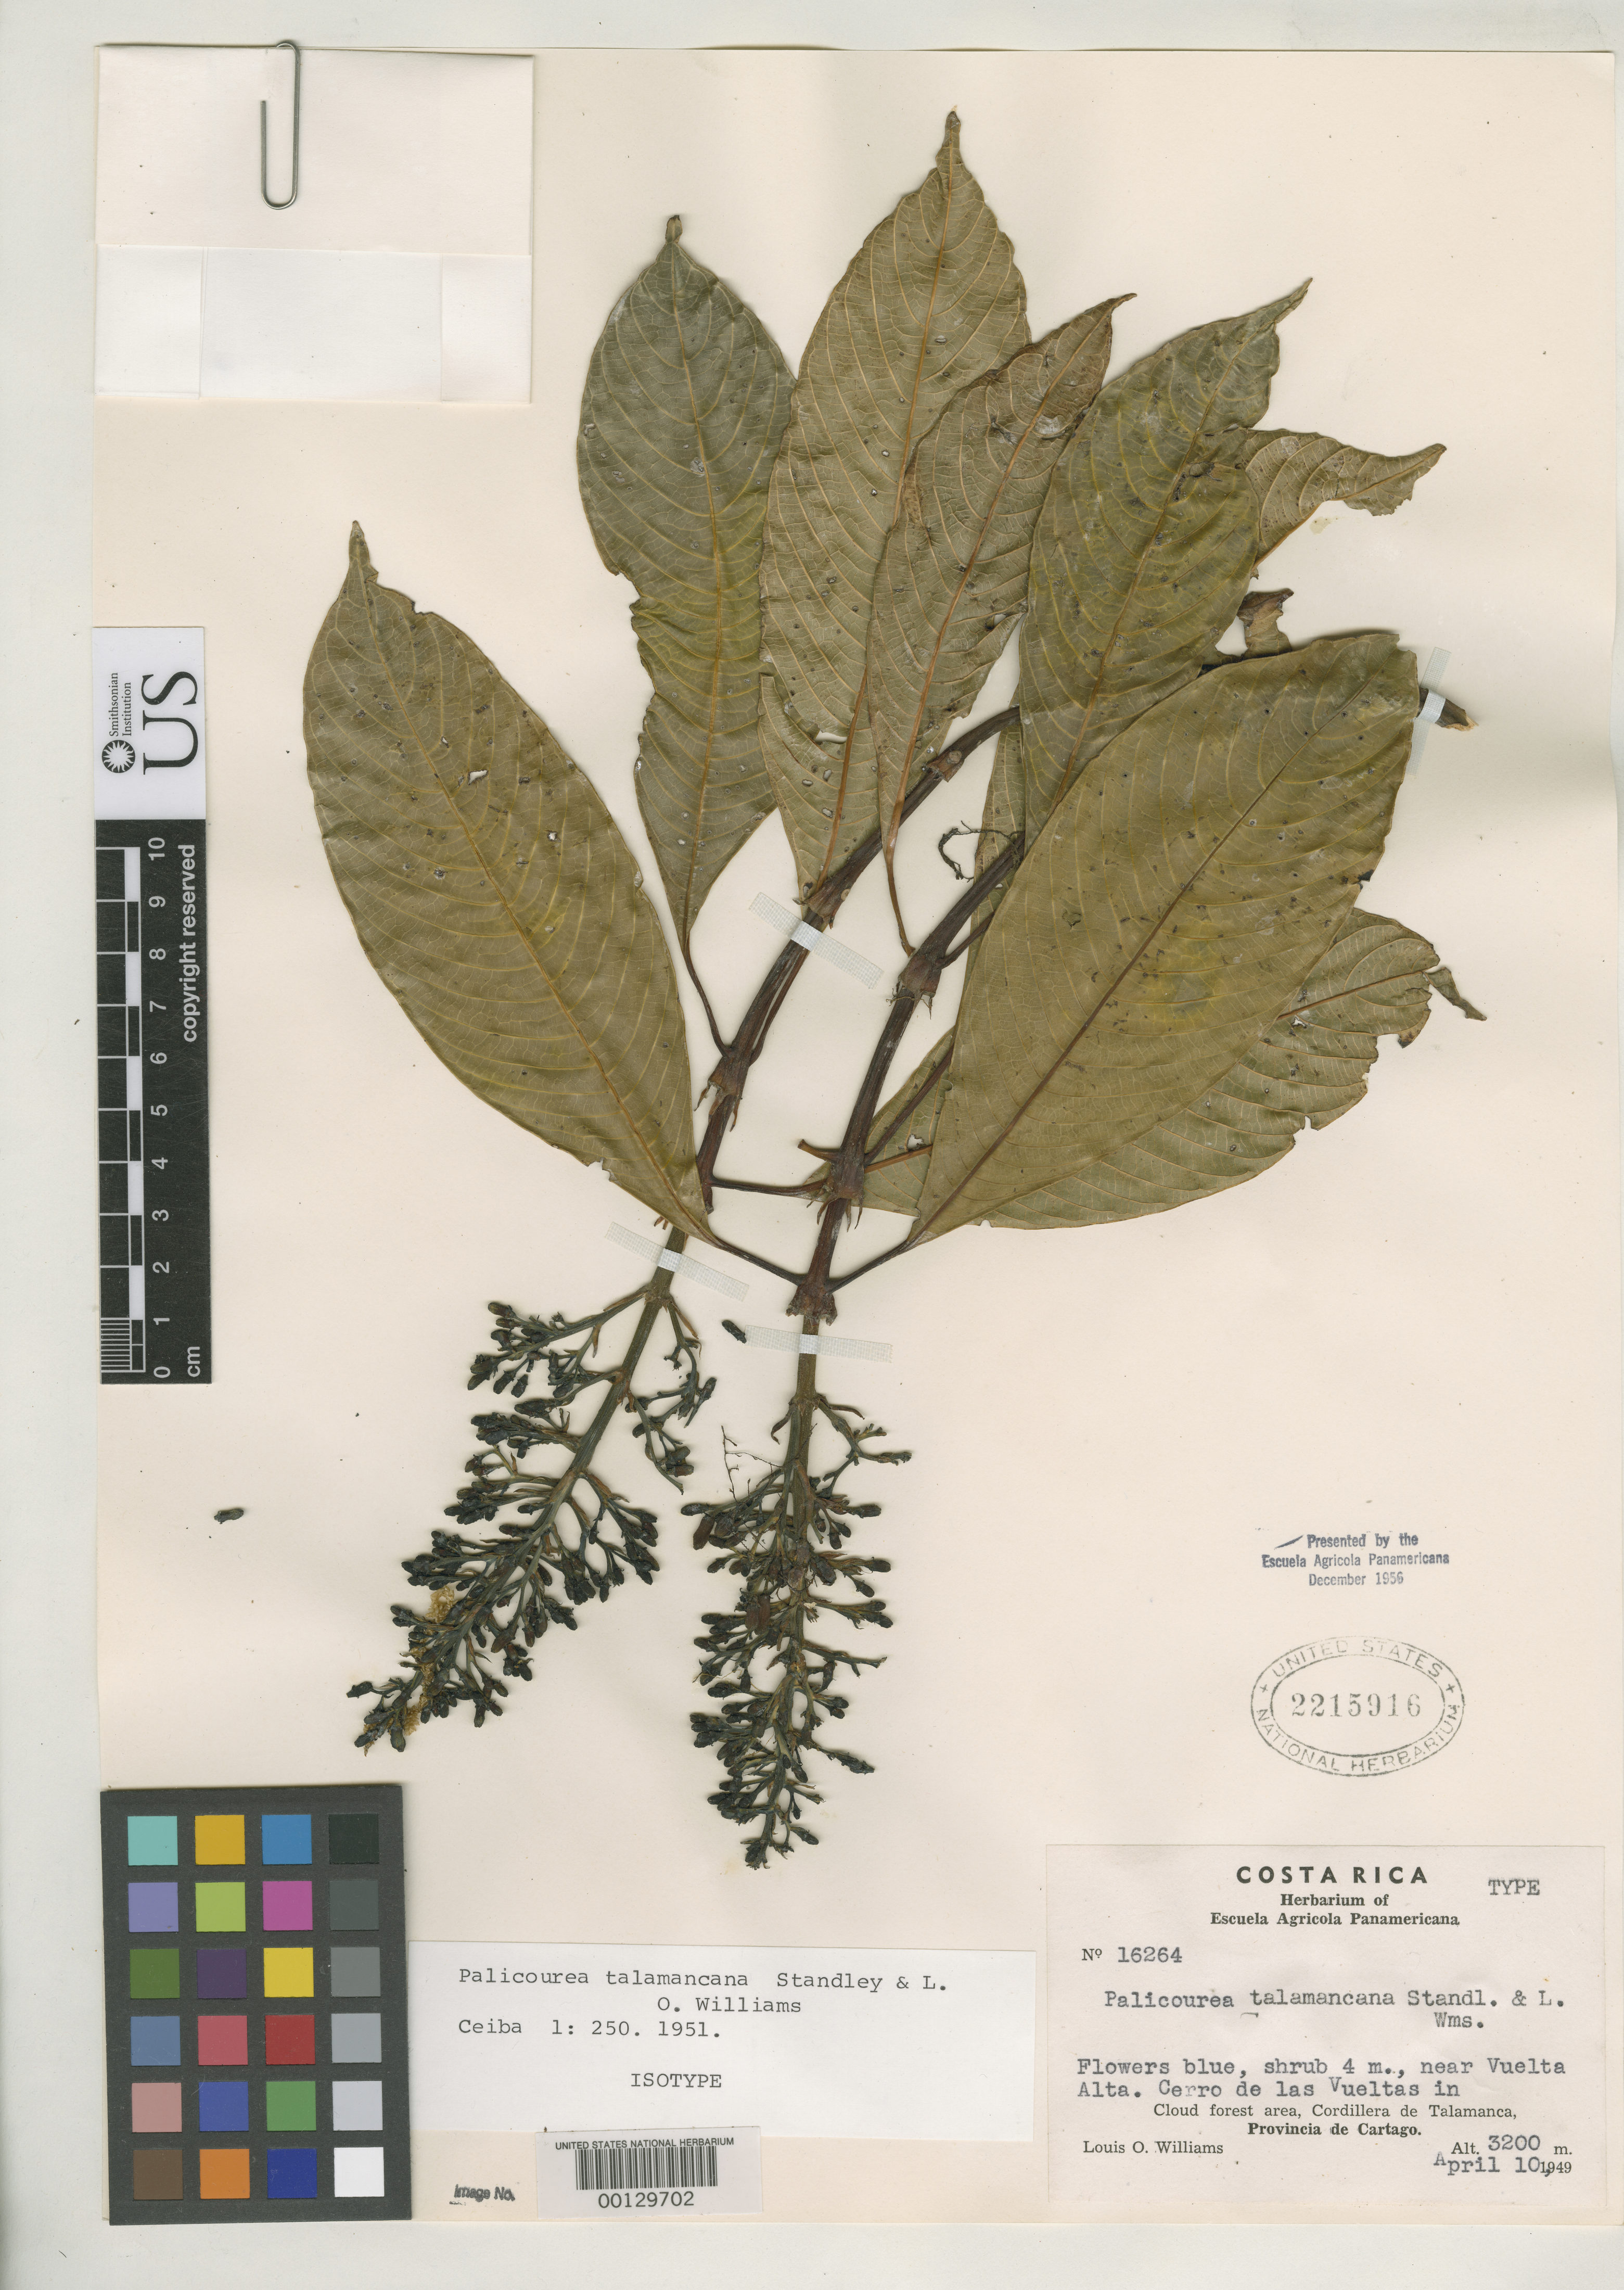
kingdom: Plantae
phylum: Tracheophyta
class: Magnoliopsida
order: Gentianales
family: Rubiaceae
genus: Palicourea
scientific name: Palicourea talamancana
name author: Standl. & L.O. Williams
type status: Holotype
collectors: L. O. Williams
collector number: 16264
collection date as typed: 10 Apr 1949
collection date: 1949-04-10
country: Costa Rica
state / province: Cartago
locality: Near Vuelta Alta, Cerro de las Vueltas, Cordillera de Talamanca.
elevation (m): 3200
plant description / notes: "Presented by the Escuela Agricola Panamericana December 1956." Holotype, transferred from EAP to US (see Dorr et al. 2009, Taxon 58: 993-1001).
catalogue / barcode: US 2215916